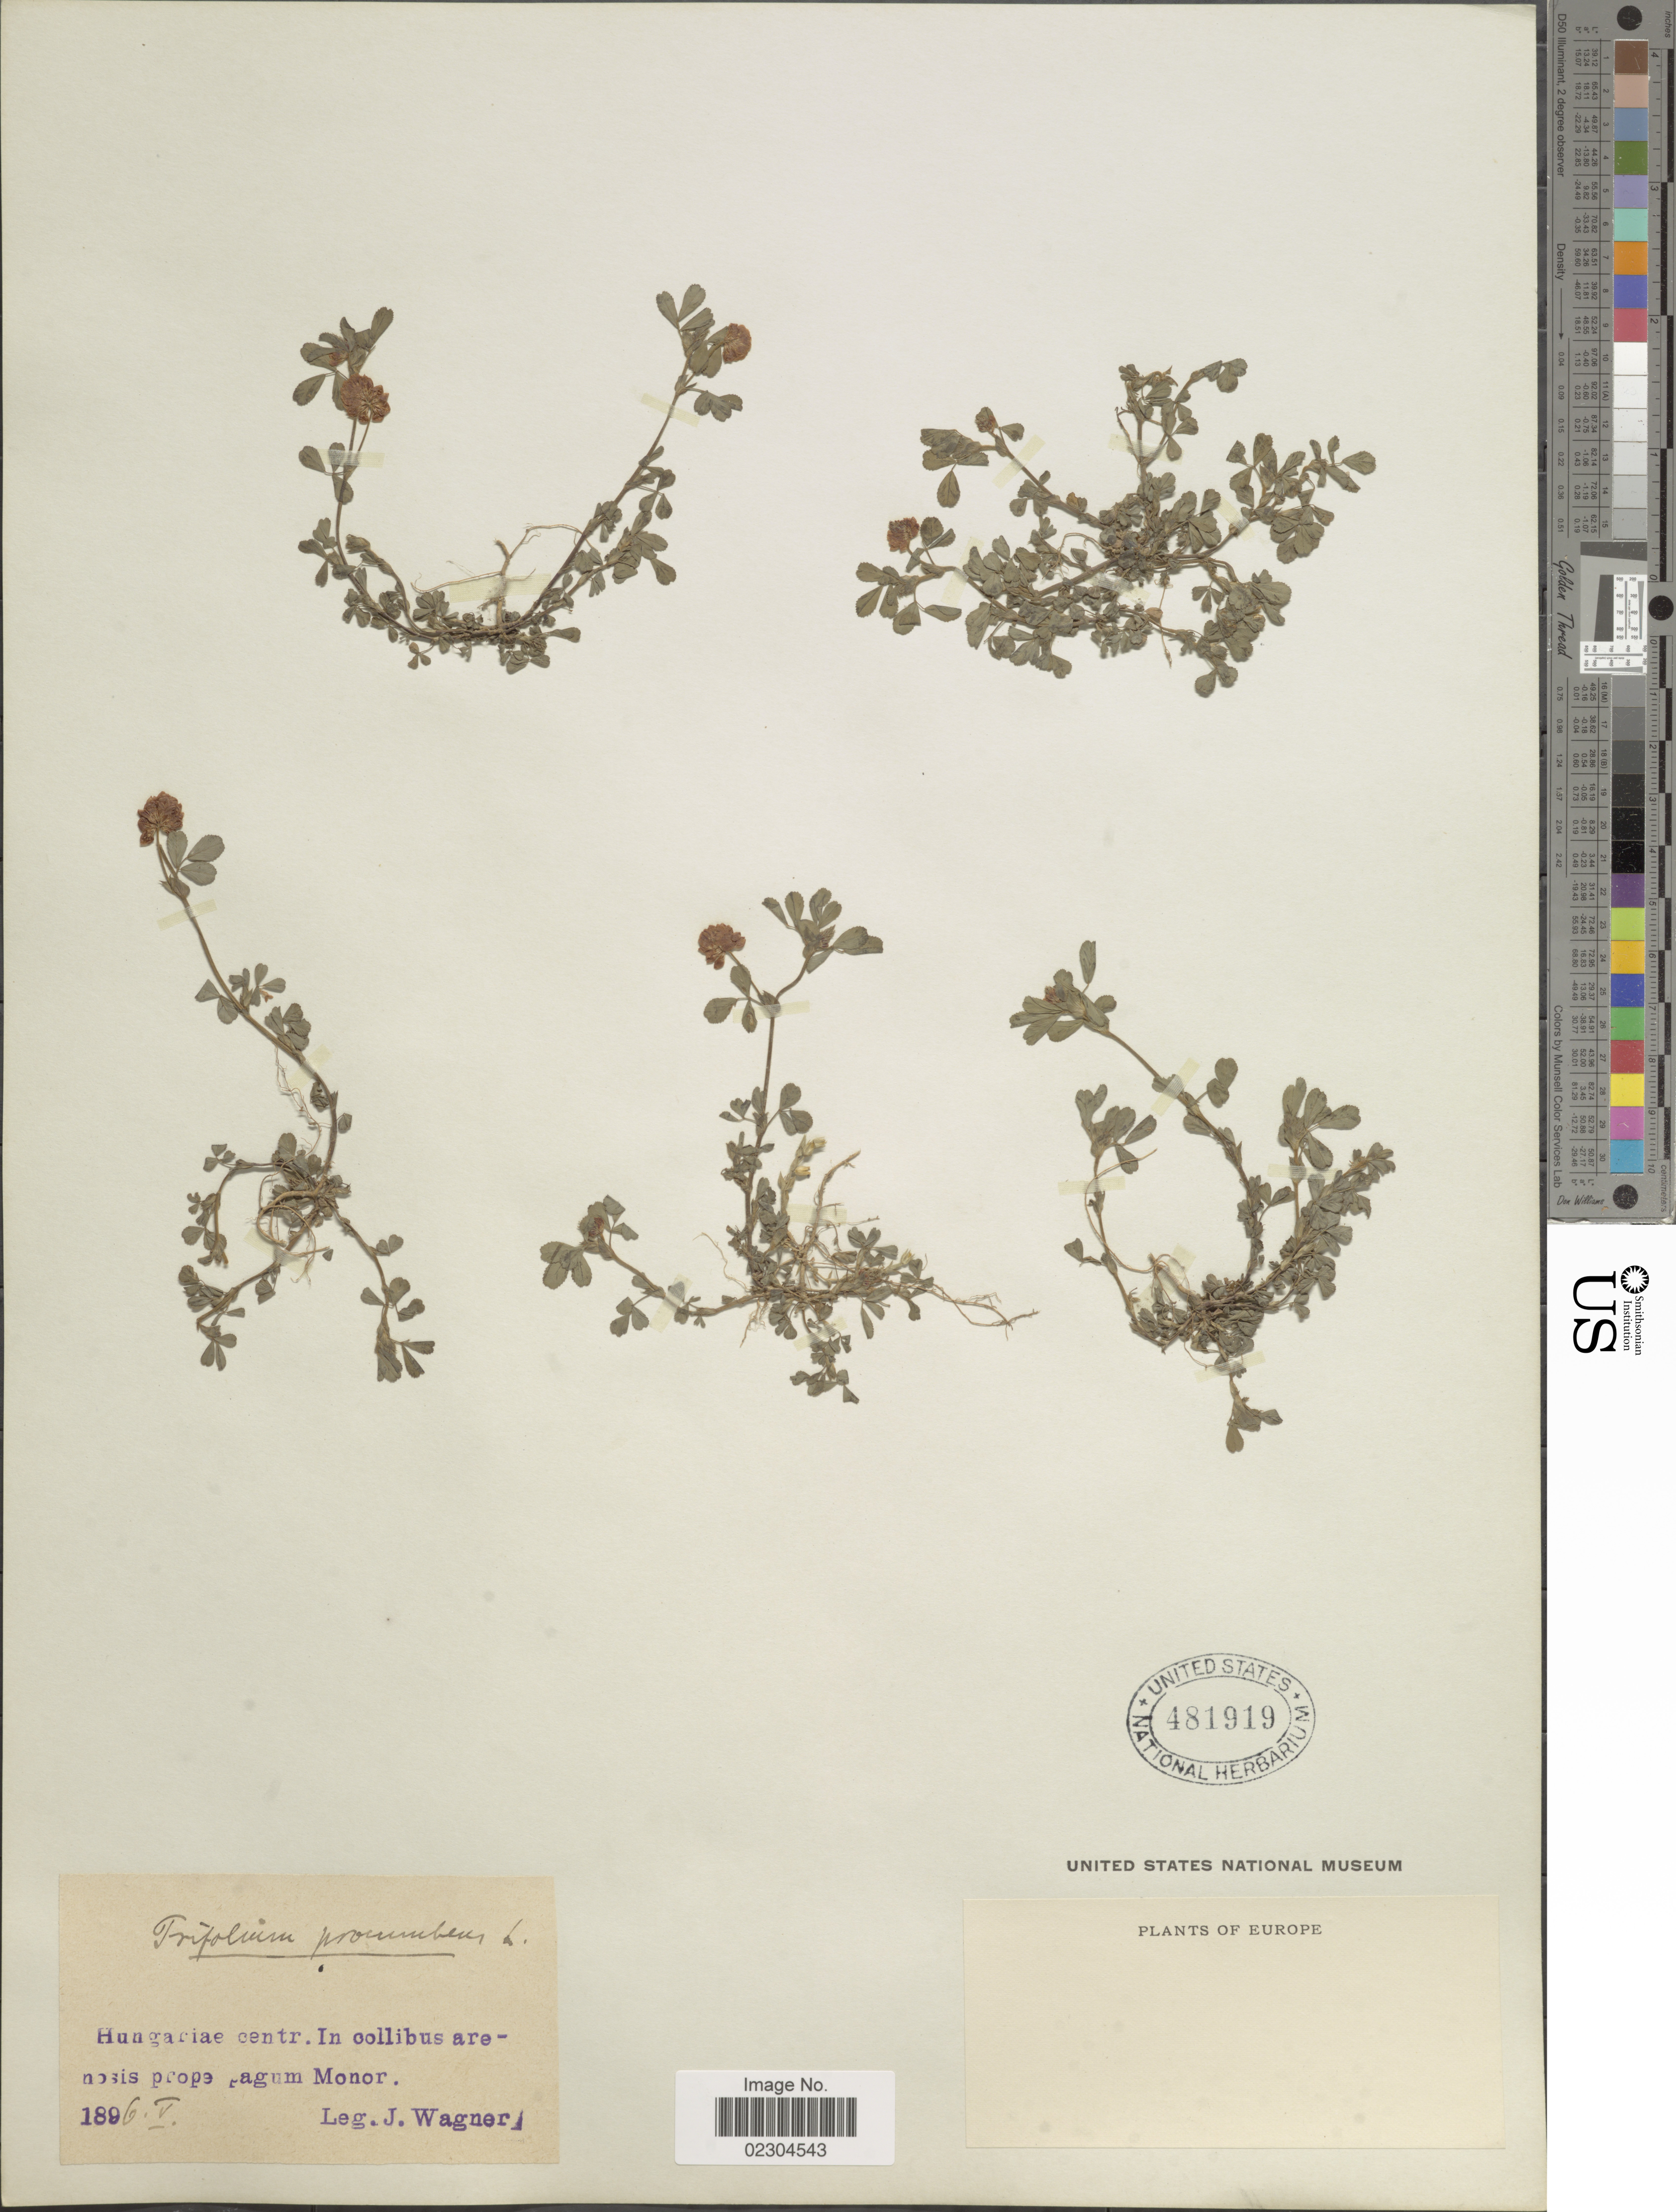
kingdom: Plantae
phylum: Tracheophyta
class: Magnoliopsida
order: Fabales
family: Fabaceae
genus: Trifolium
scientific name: Trifolium procumbens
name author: L.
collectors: J. Wagner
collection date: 1896-05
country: Hungary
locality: Hungariae centr. In collibus arenosis prope pagum Monor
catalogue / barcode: US 481919